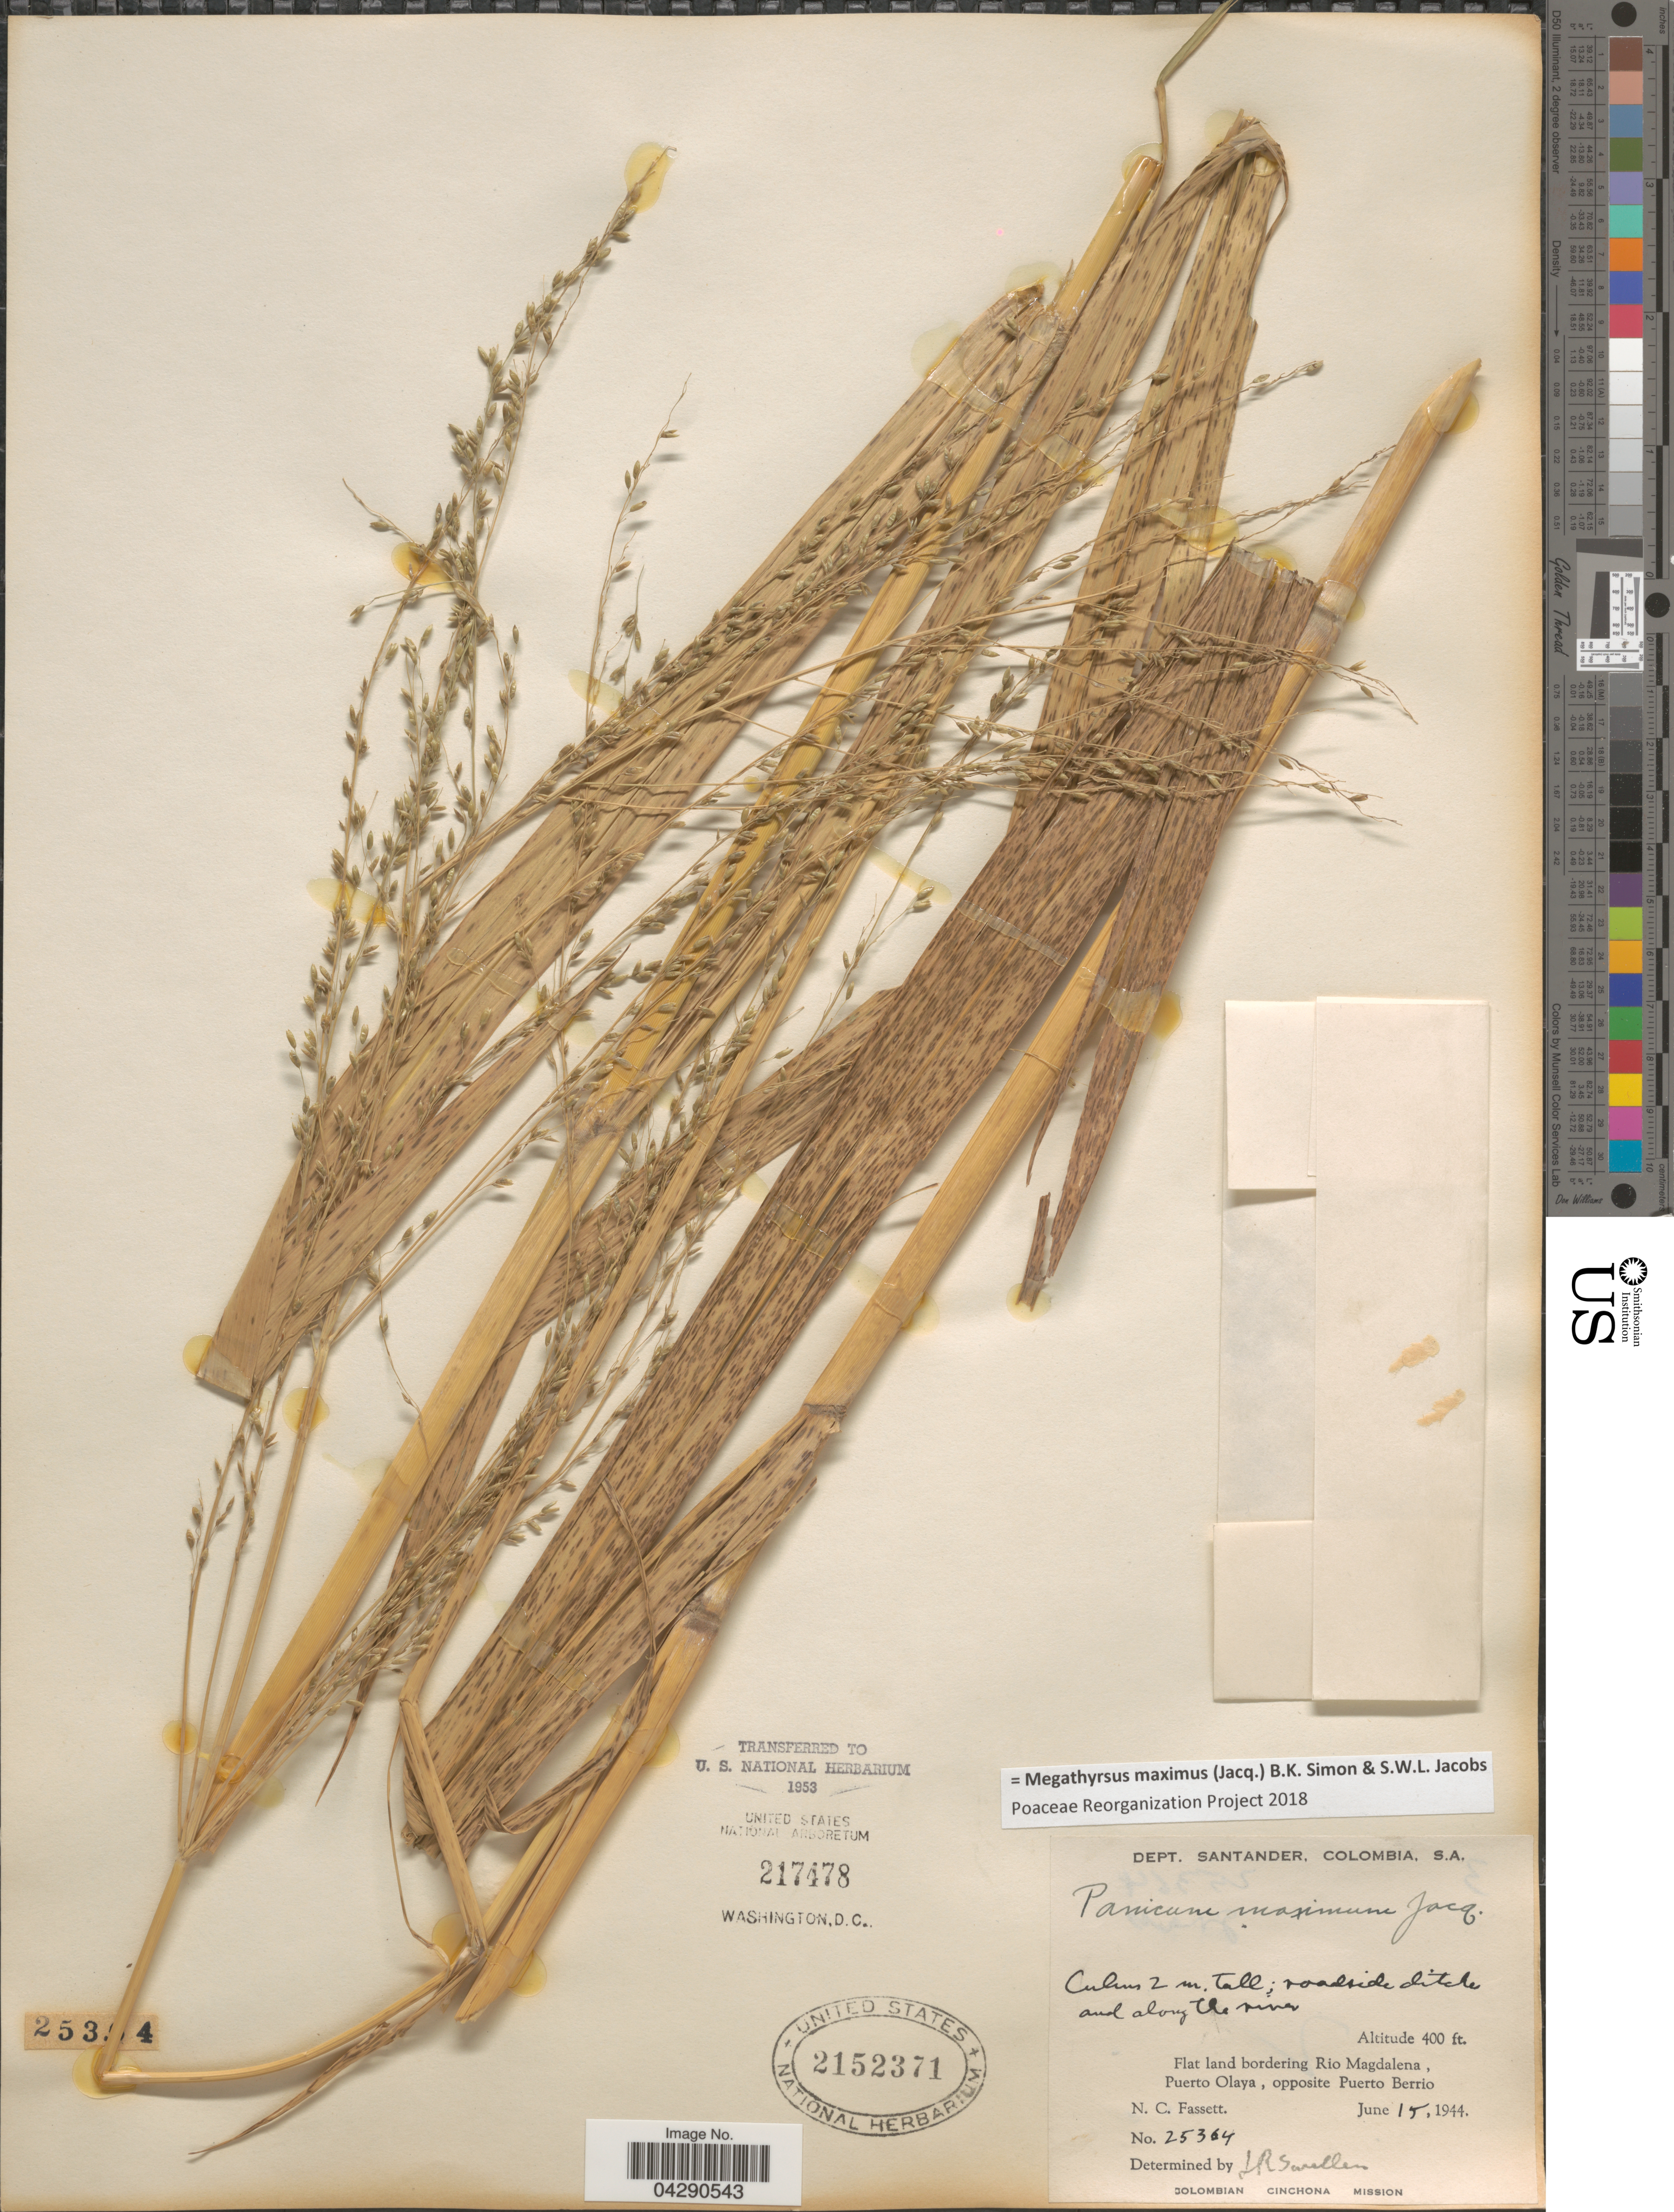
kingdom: Plantae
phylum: Tracheophyta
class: Liliopsida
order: Poales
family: Poaceae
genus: Megathyrsus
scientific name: Megathyrsus maximus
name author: (Jacq.) B.K. Simon & S.W.L. Jacobs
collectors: N. C. Fassett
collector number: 25364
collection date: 1944-06-15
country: Colombia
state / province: Santander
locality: Dept. Santander. Flat land bordering Rio Magdalena, Puerto Olaya, opposite Puerto Berrio. Colombian Cinchona Mission.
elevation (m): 122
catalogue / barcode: US 2152371